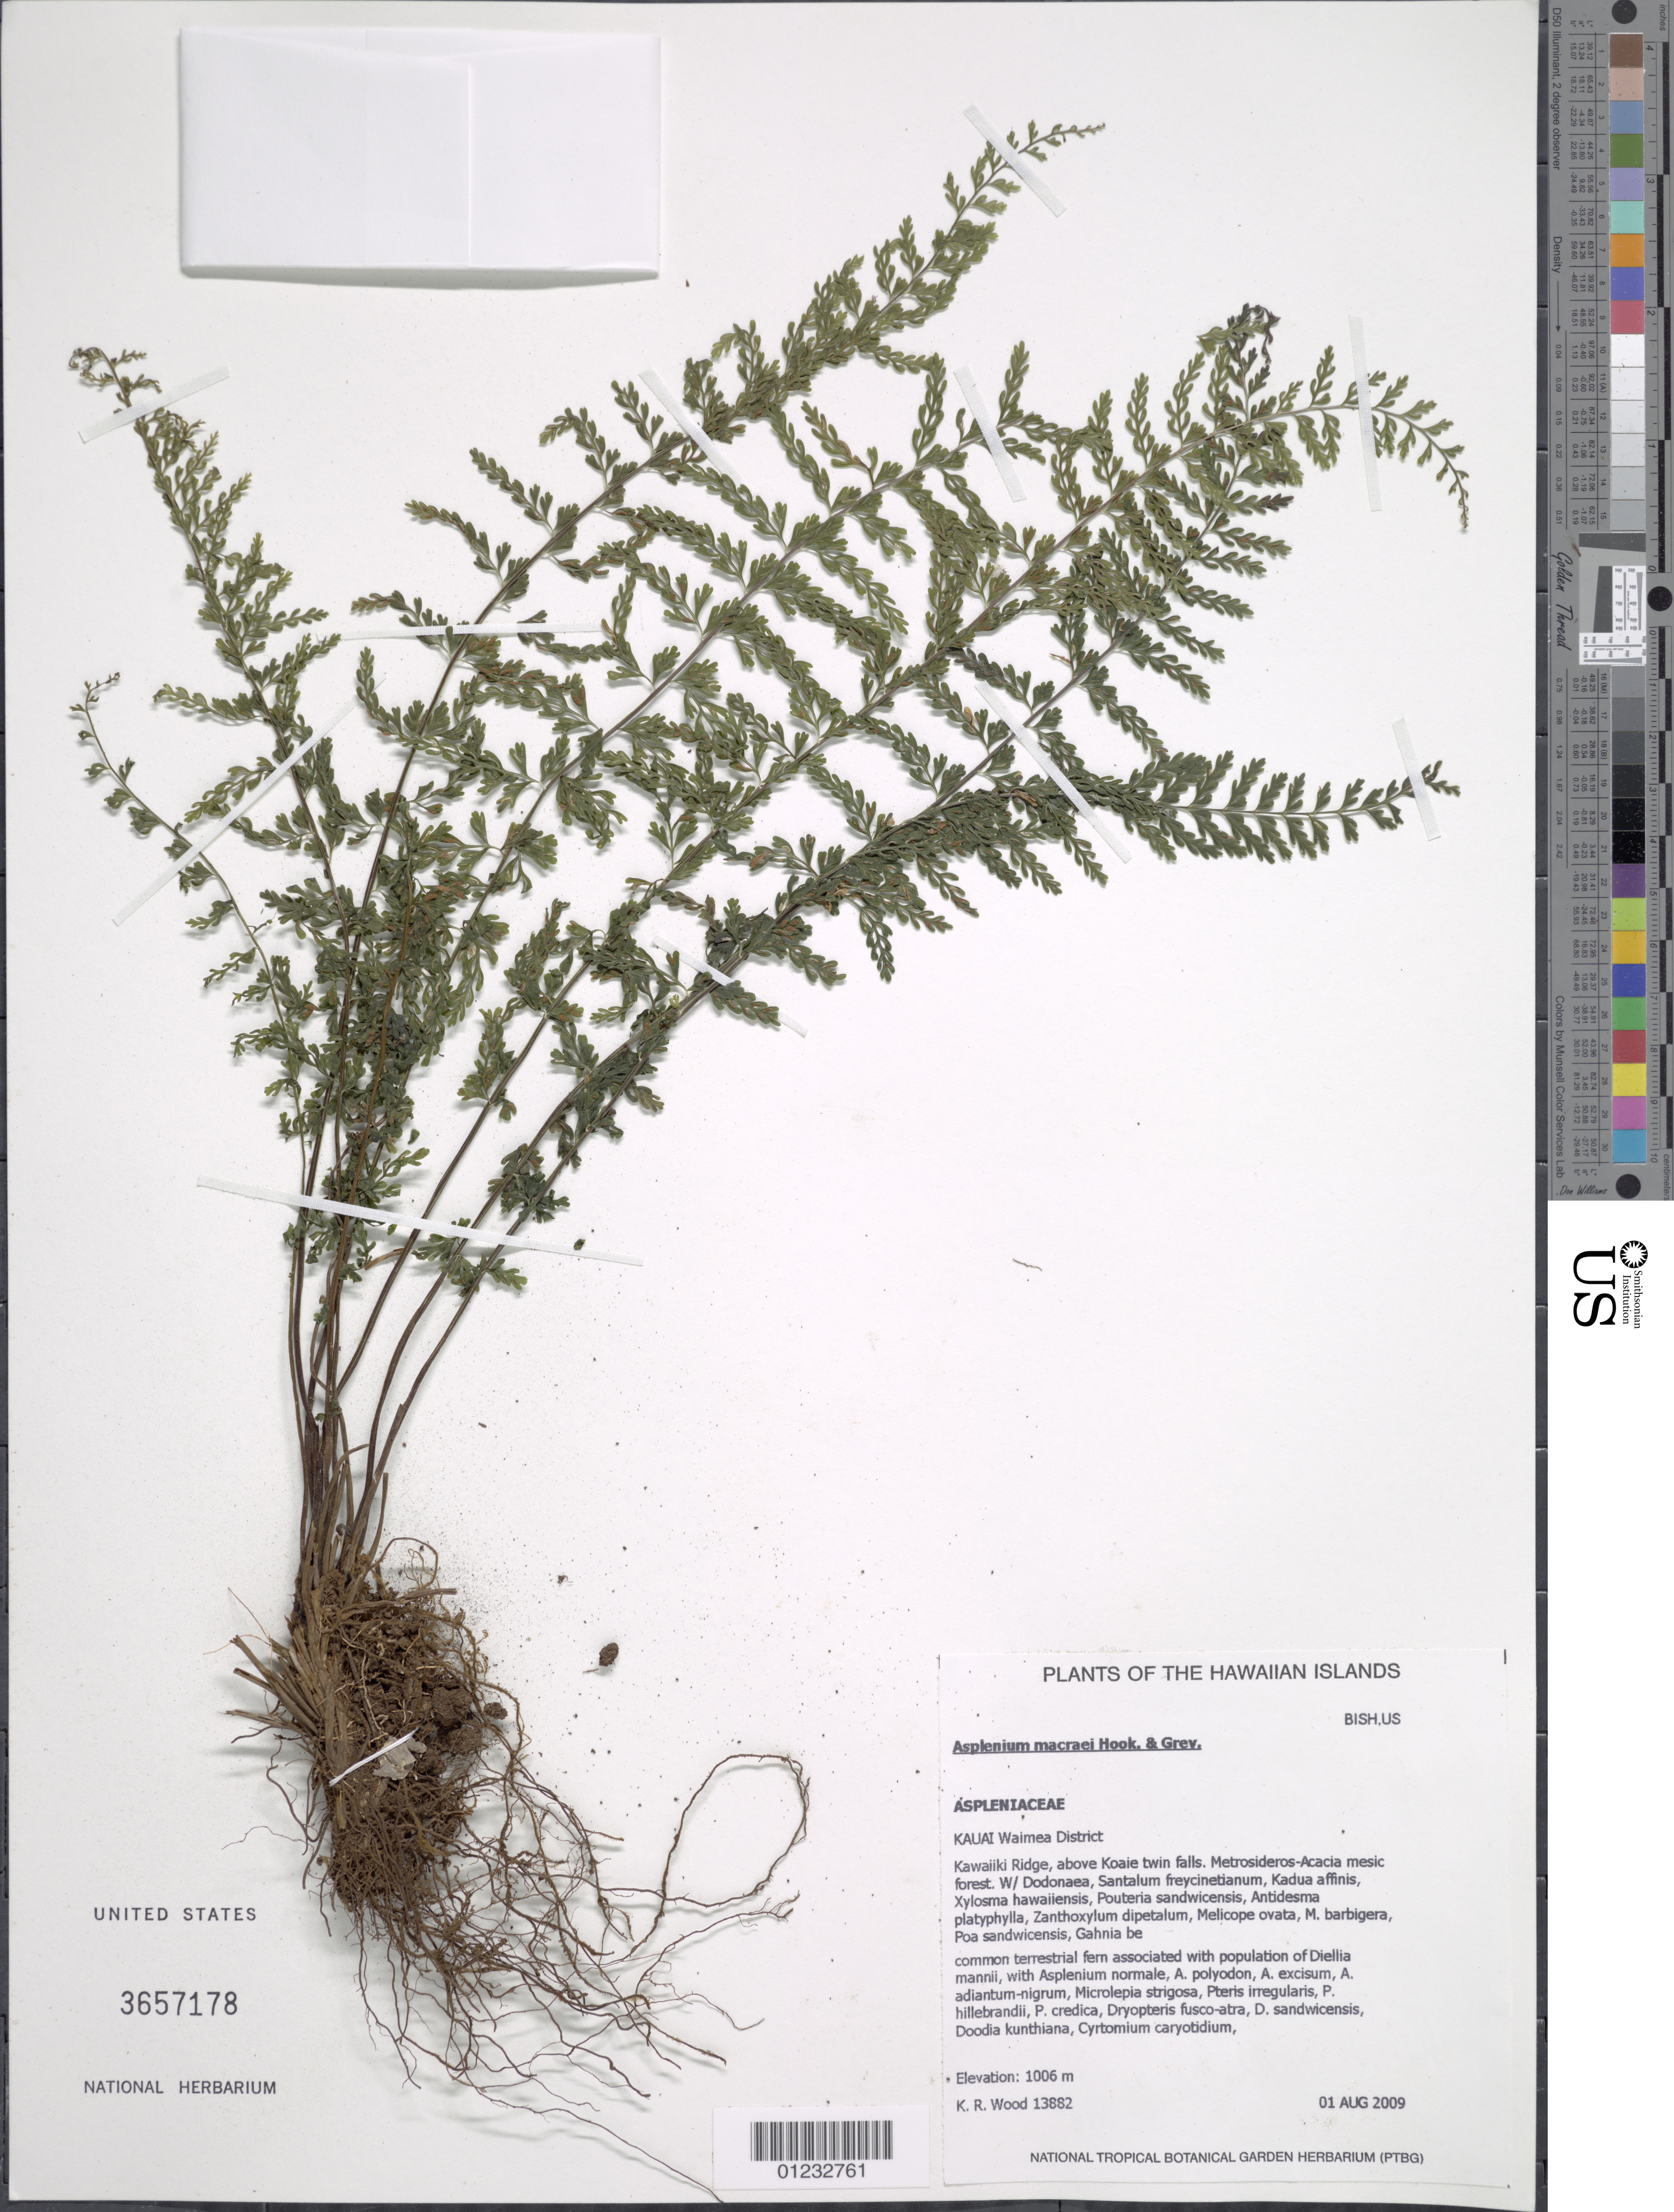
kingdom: Plantae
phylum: Tracheophyta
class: Polypodiopsida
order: Polypodiales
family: Aspleniaceae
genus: Asplenium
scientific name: Asplenium macraei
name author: Hook. & Grev.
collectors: K. R. Wood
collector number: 13882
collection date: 2009-08-01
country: United States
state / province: Hawaii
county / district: Kauai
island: Kaua'i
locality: Waimea District, Kawaiiki Ridge, Above Koaie twin falls.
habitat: Mesic forest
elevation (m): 1006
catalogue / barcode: US 3657178